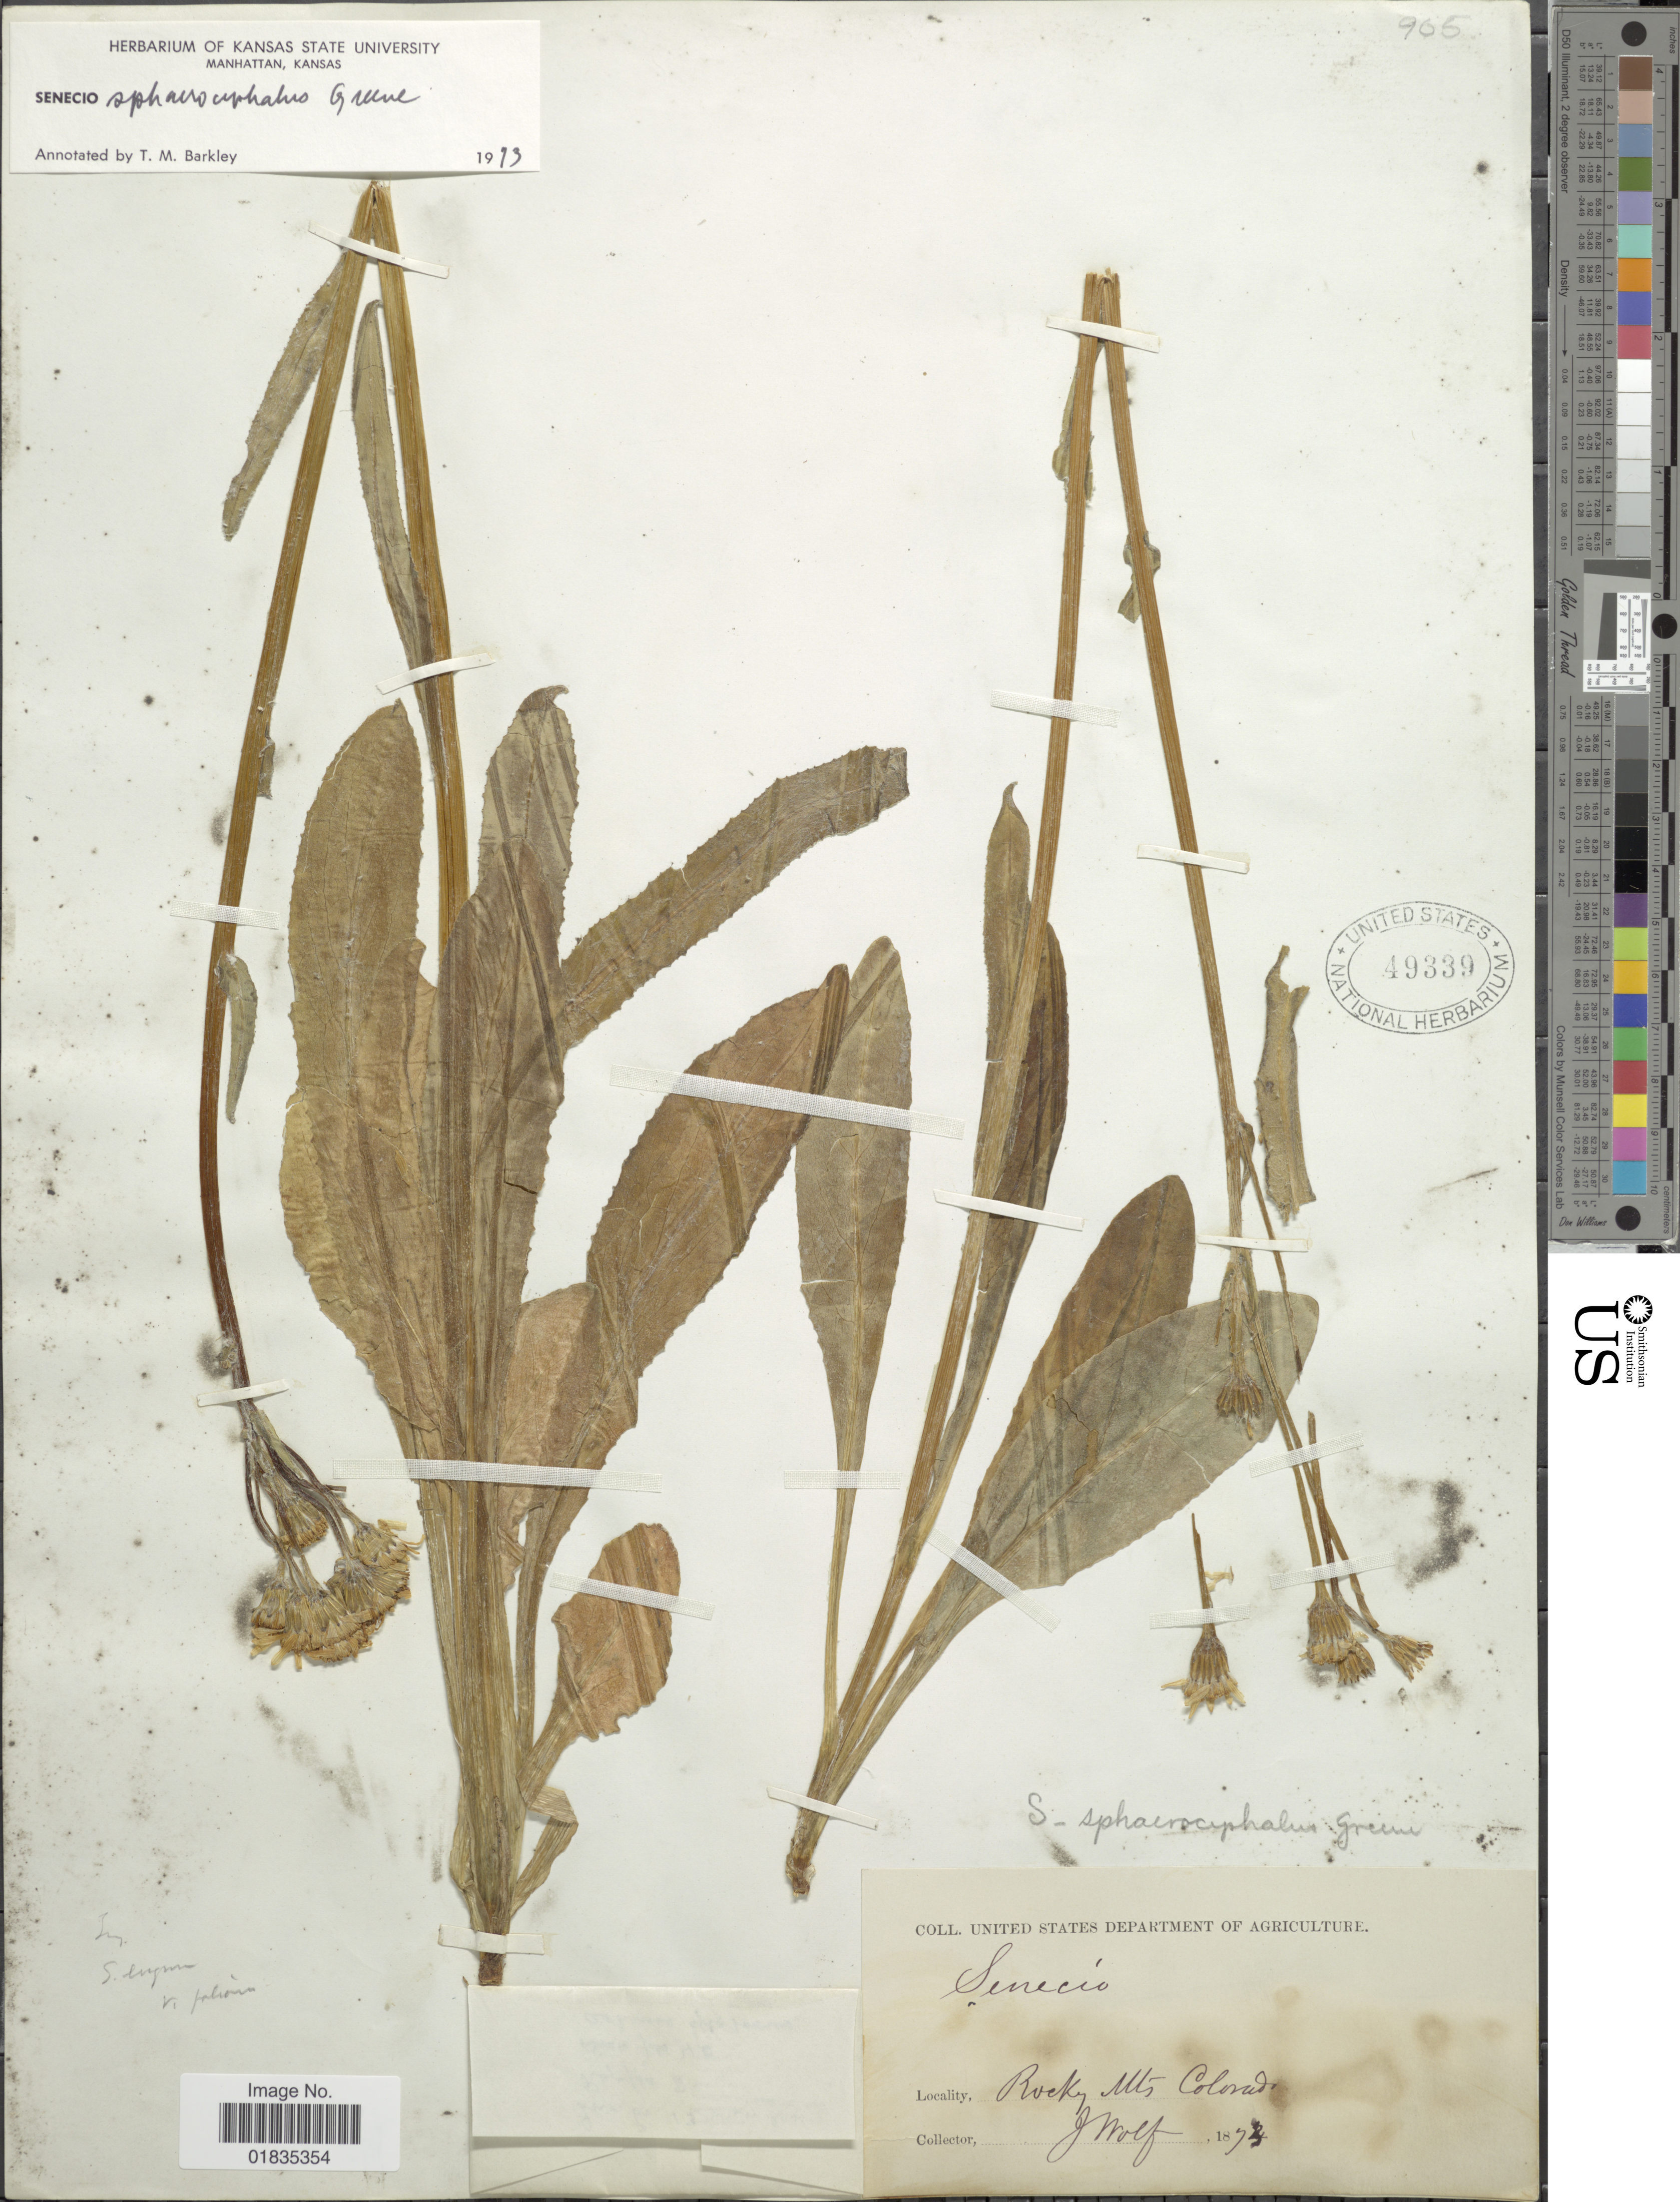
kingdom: Plantae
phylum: Tracheophyta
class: Magnoliopsida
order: Asterales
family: Asteraceae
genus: Senecio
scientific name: Senecio sphaerocephalus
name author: Greene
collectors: J. Wolf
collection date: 1874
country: United States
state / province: Colorado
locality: Rocky Mts.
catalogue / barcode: US 49339